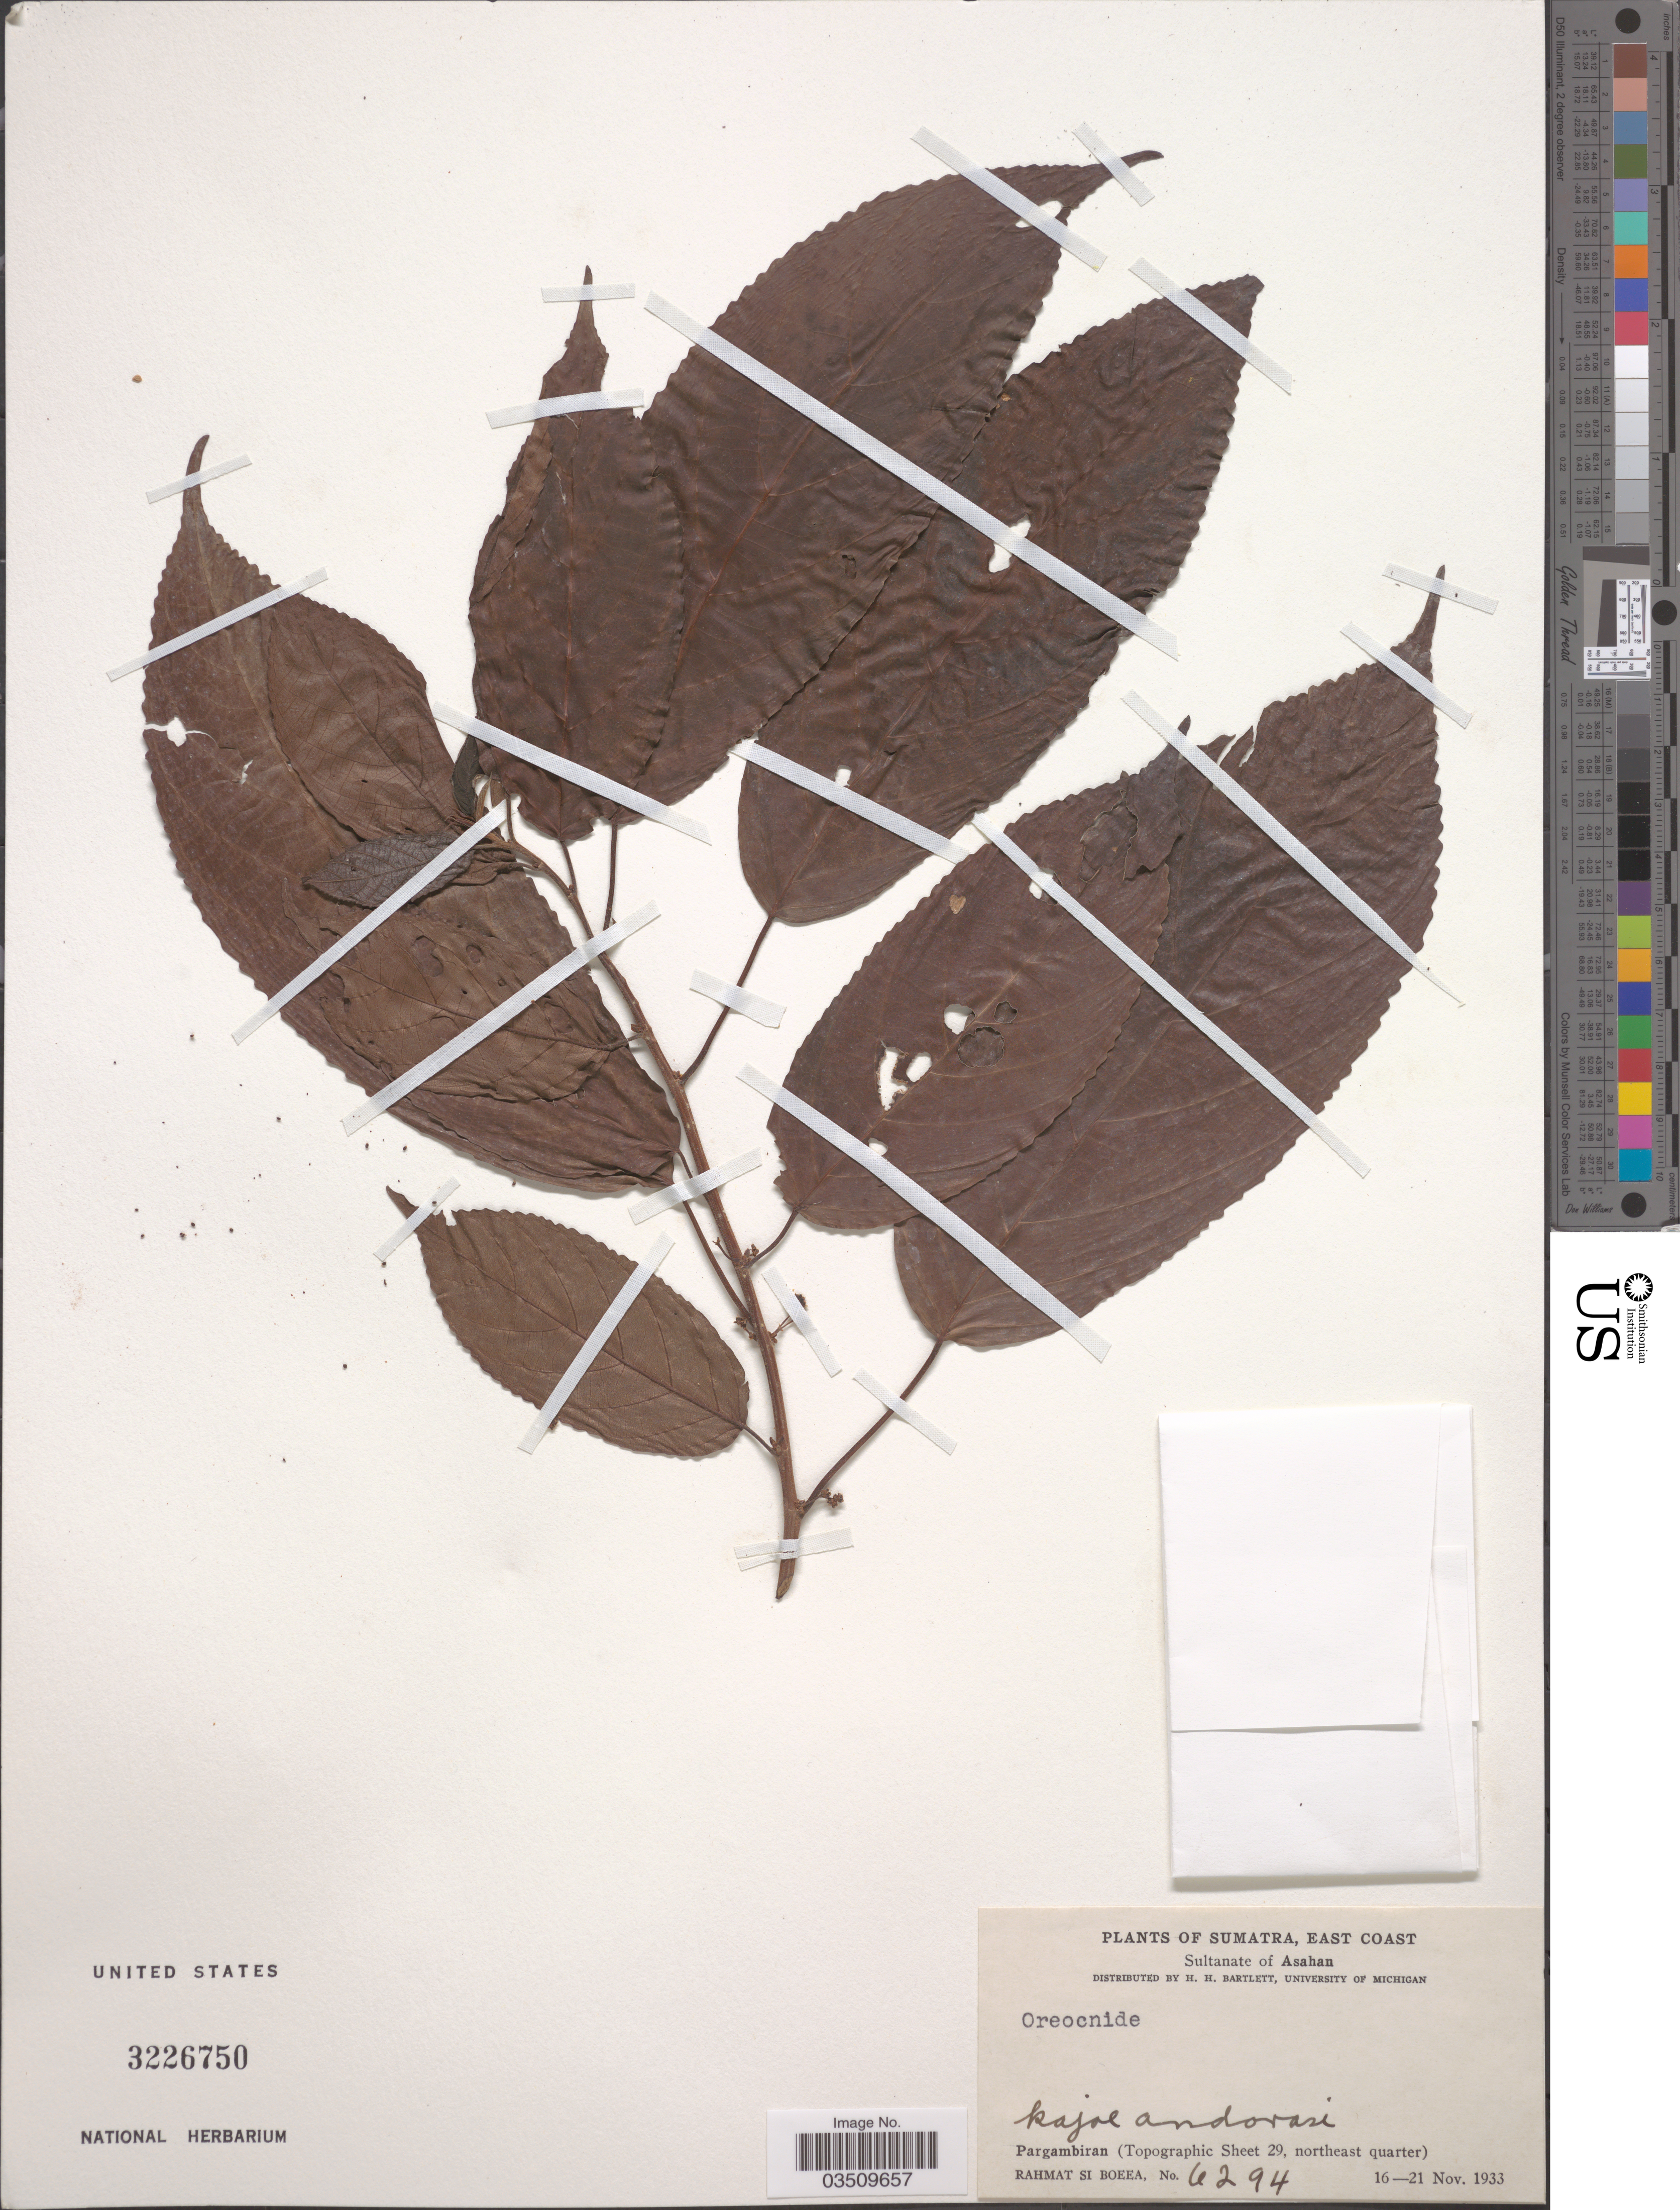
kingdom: Plantae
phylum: Tracheophyta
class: Magnoliopsida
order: Rosales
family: Urticaceae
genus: Oreocnide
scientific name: Oreocnide sp.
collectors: Rahmat Si Boeea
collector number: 6294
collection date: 1933-11-16/1933-11-21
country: Indonesia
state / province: Sumatra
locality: East coast. Sultanate of Asahan. Pargambiran (Topographic Sheet 29, northeast quarter).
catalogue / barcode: US 3226750